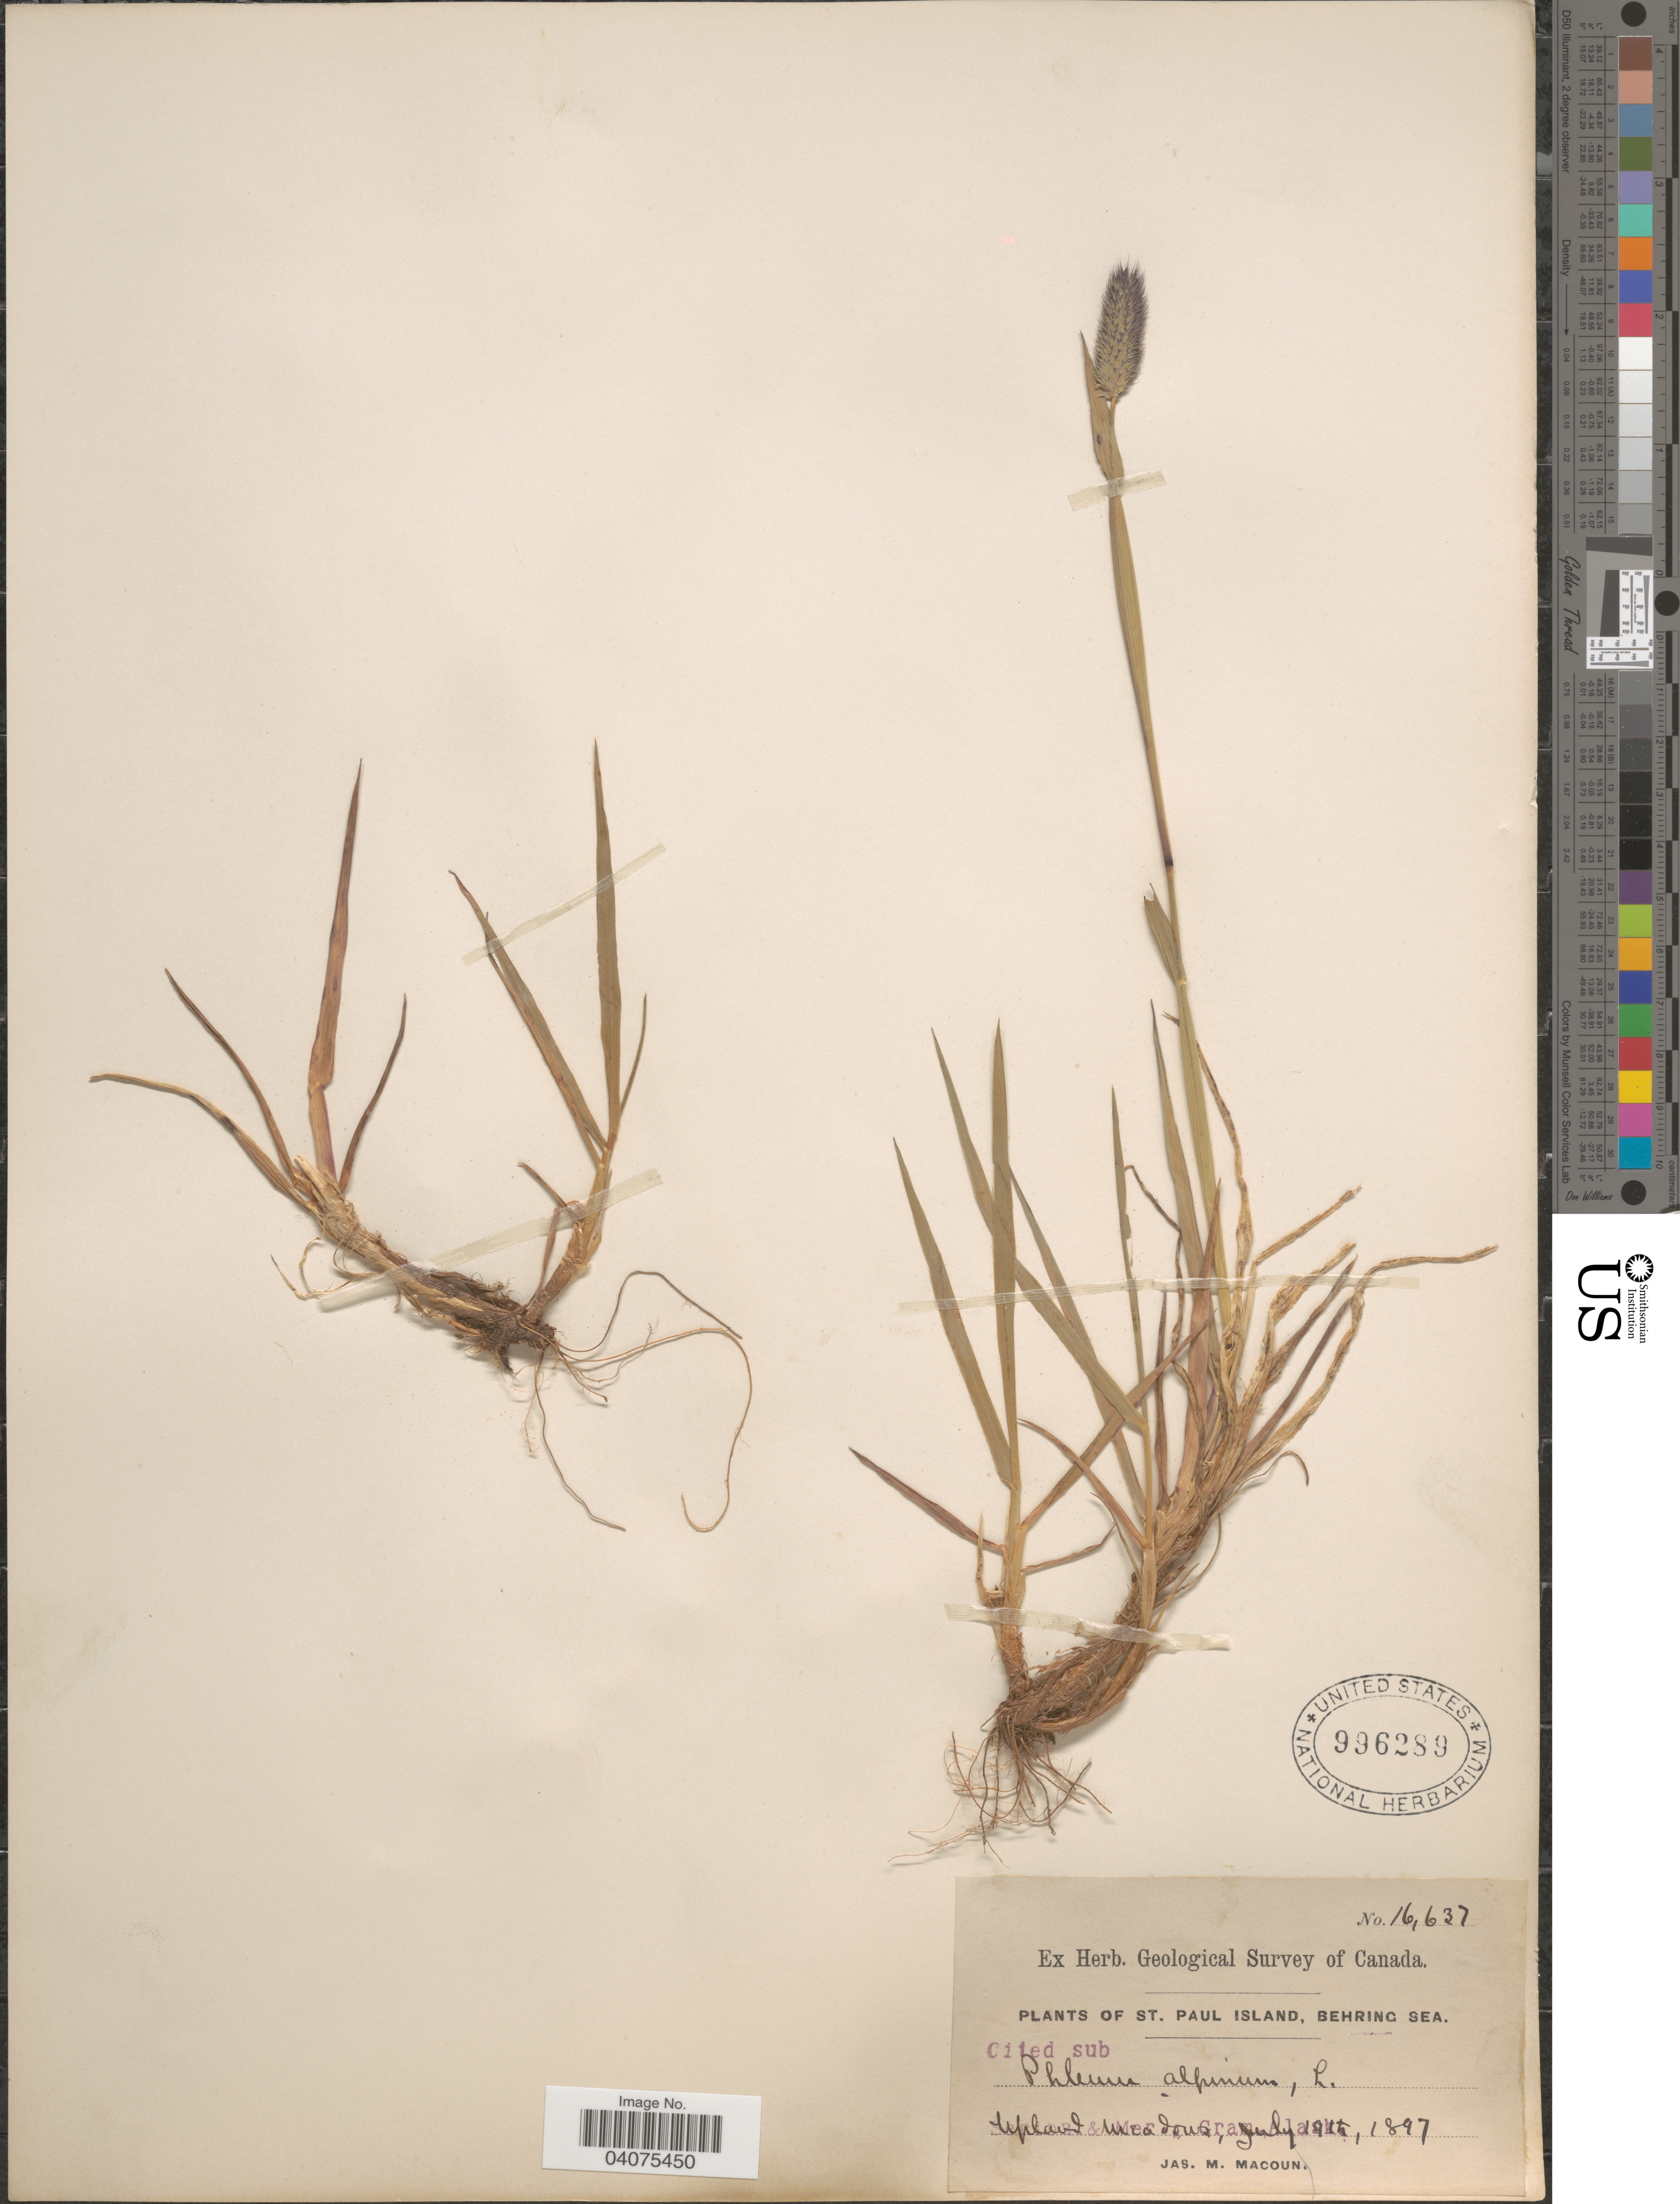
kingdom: Plantae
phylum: Tracheophyta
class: Liliopsida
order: Poales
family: Poaceae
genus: Phleum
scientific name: Phleum alpinum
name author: L.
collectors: J. M. Macoun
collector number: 16637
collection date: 1897-07-19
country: United States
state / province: Alaska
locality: Ex Herb. Geological Survey of Canada. St. Paul Island, Behring Sea. Upland Meadows.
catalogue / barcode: US 996289